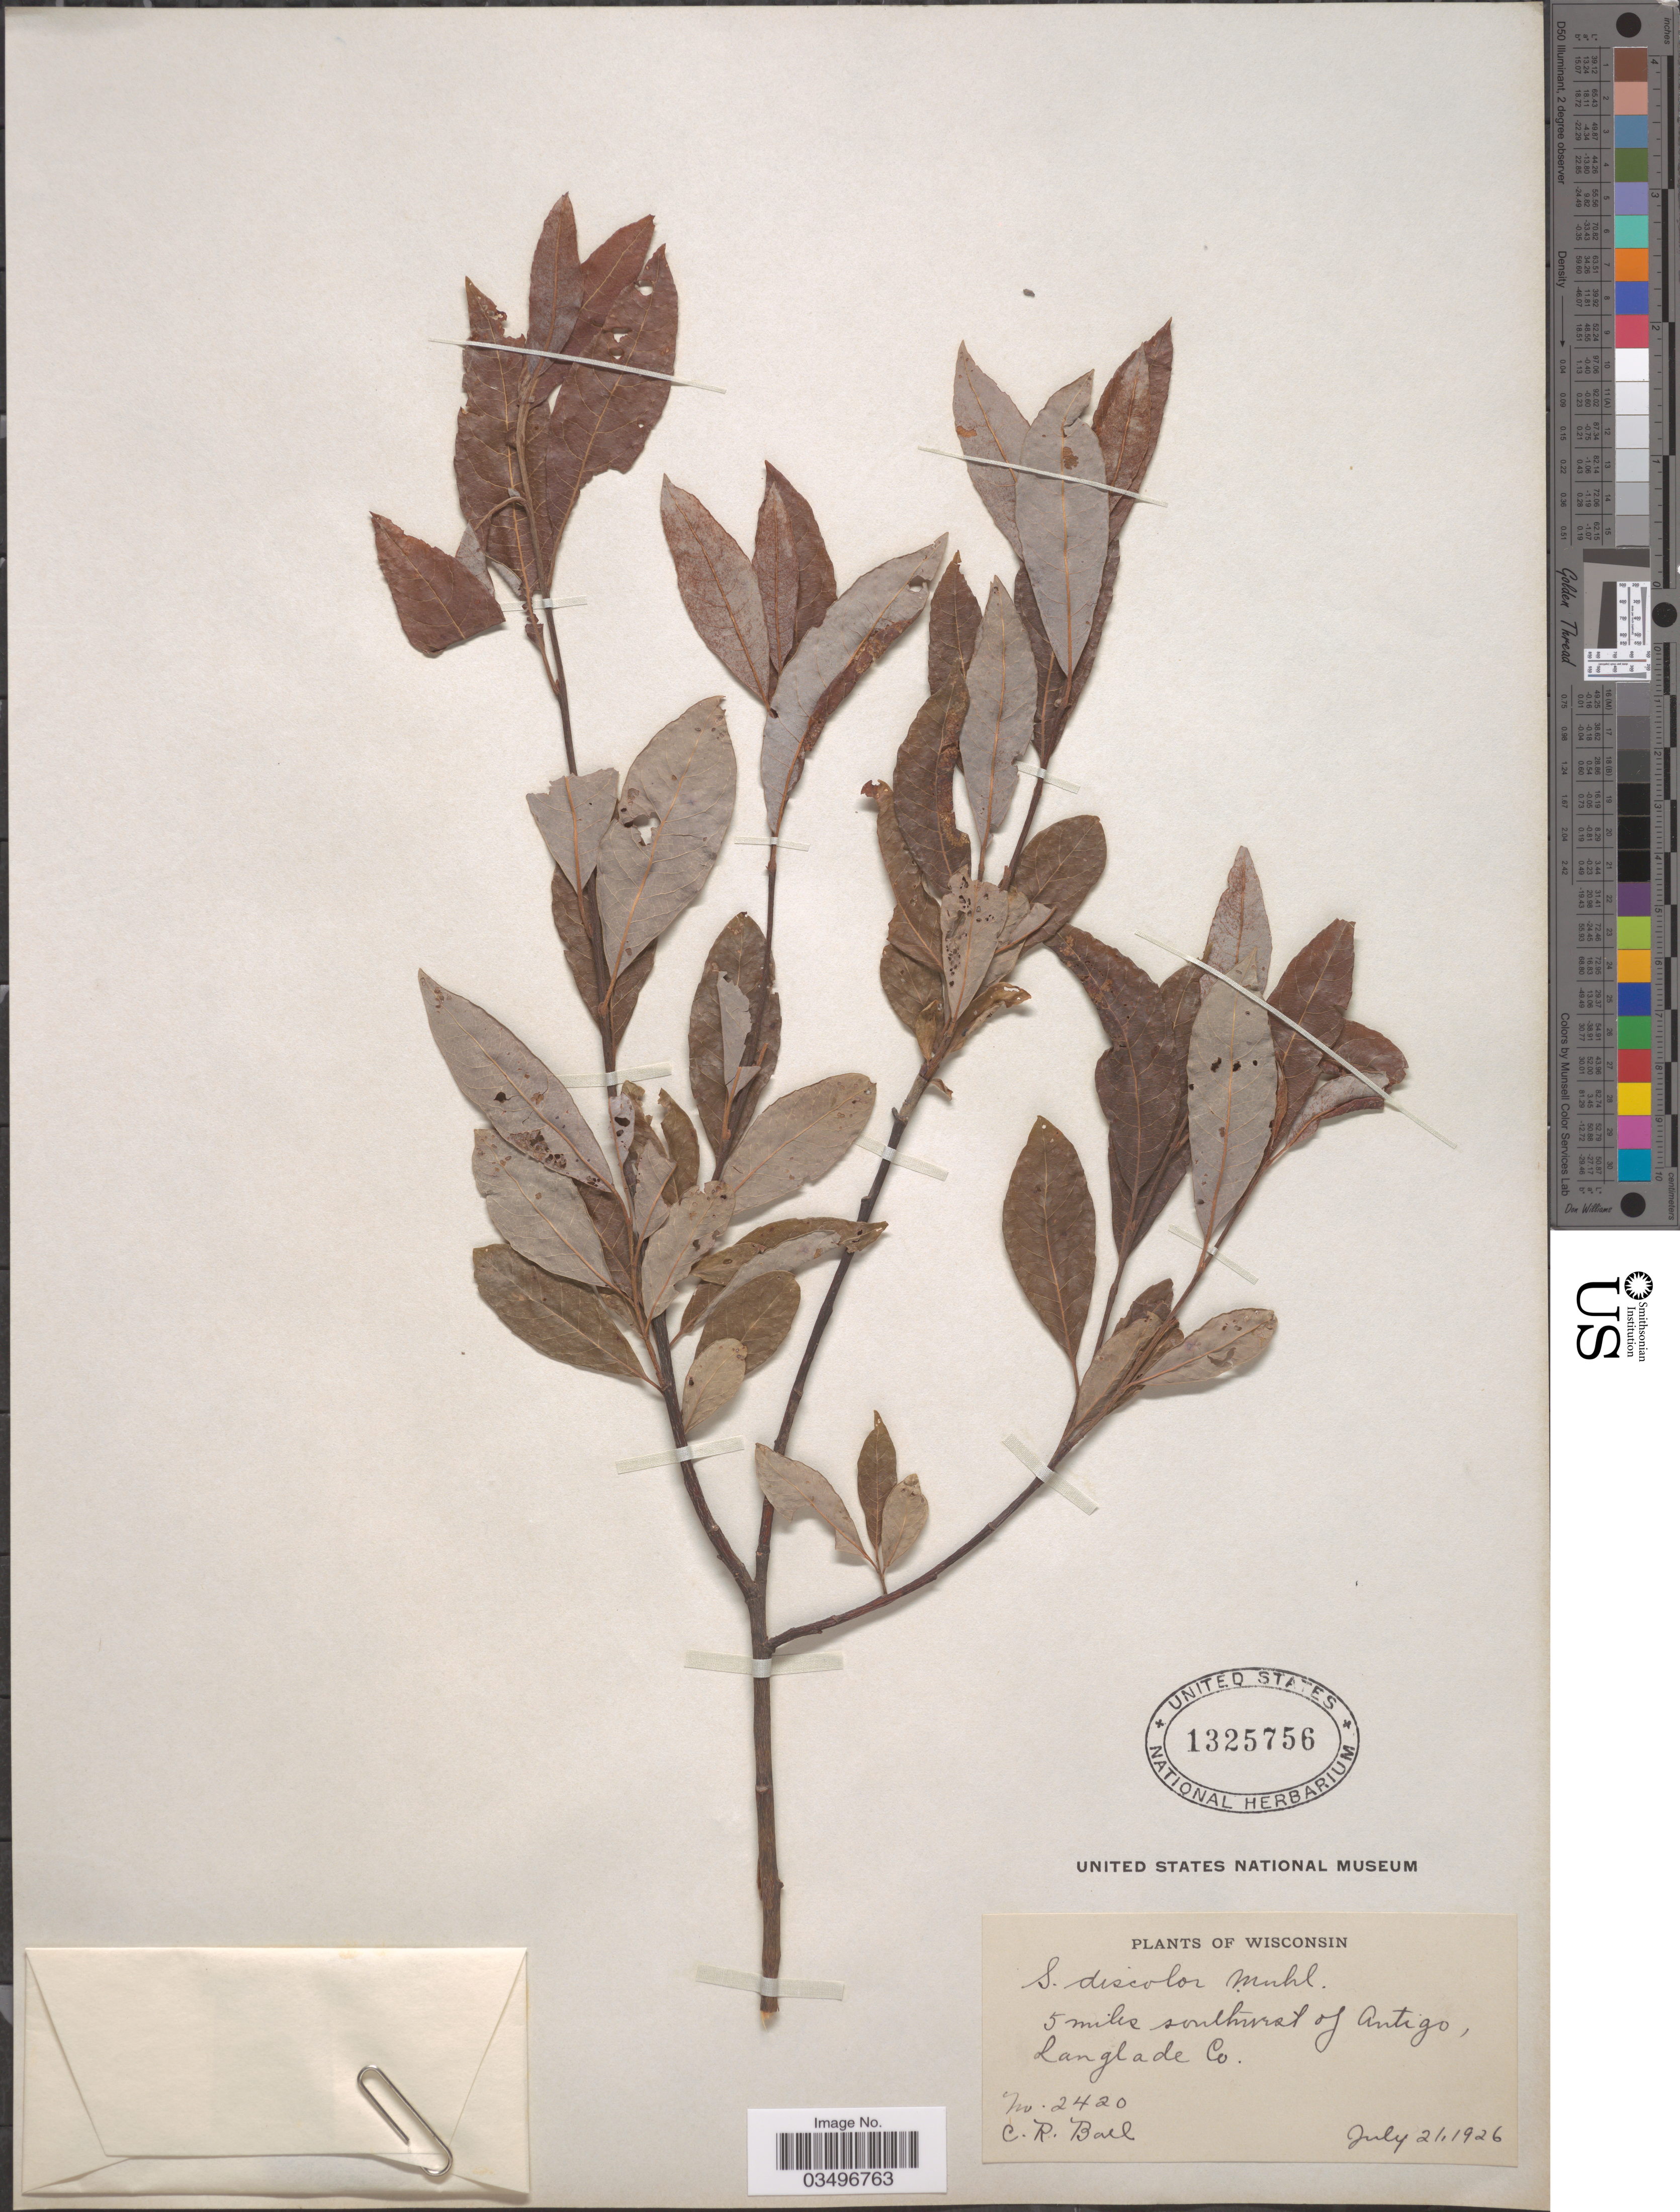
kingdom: Plantae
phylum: Tracheophyta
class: Magnoliopsida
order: Malpighiales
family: Salicaceae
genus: Salix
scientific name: Salix discolor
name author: Muhl.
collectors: C. R. Ball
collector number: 2420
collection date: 1926-07-21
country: United States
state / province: Wisconsin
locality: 5 miles southwest of Antigo, Langlade Co.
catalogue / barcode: US 1325756